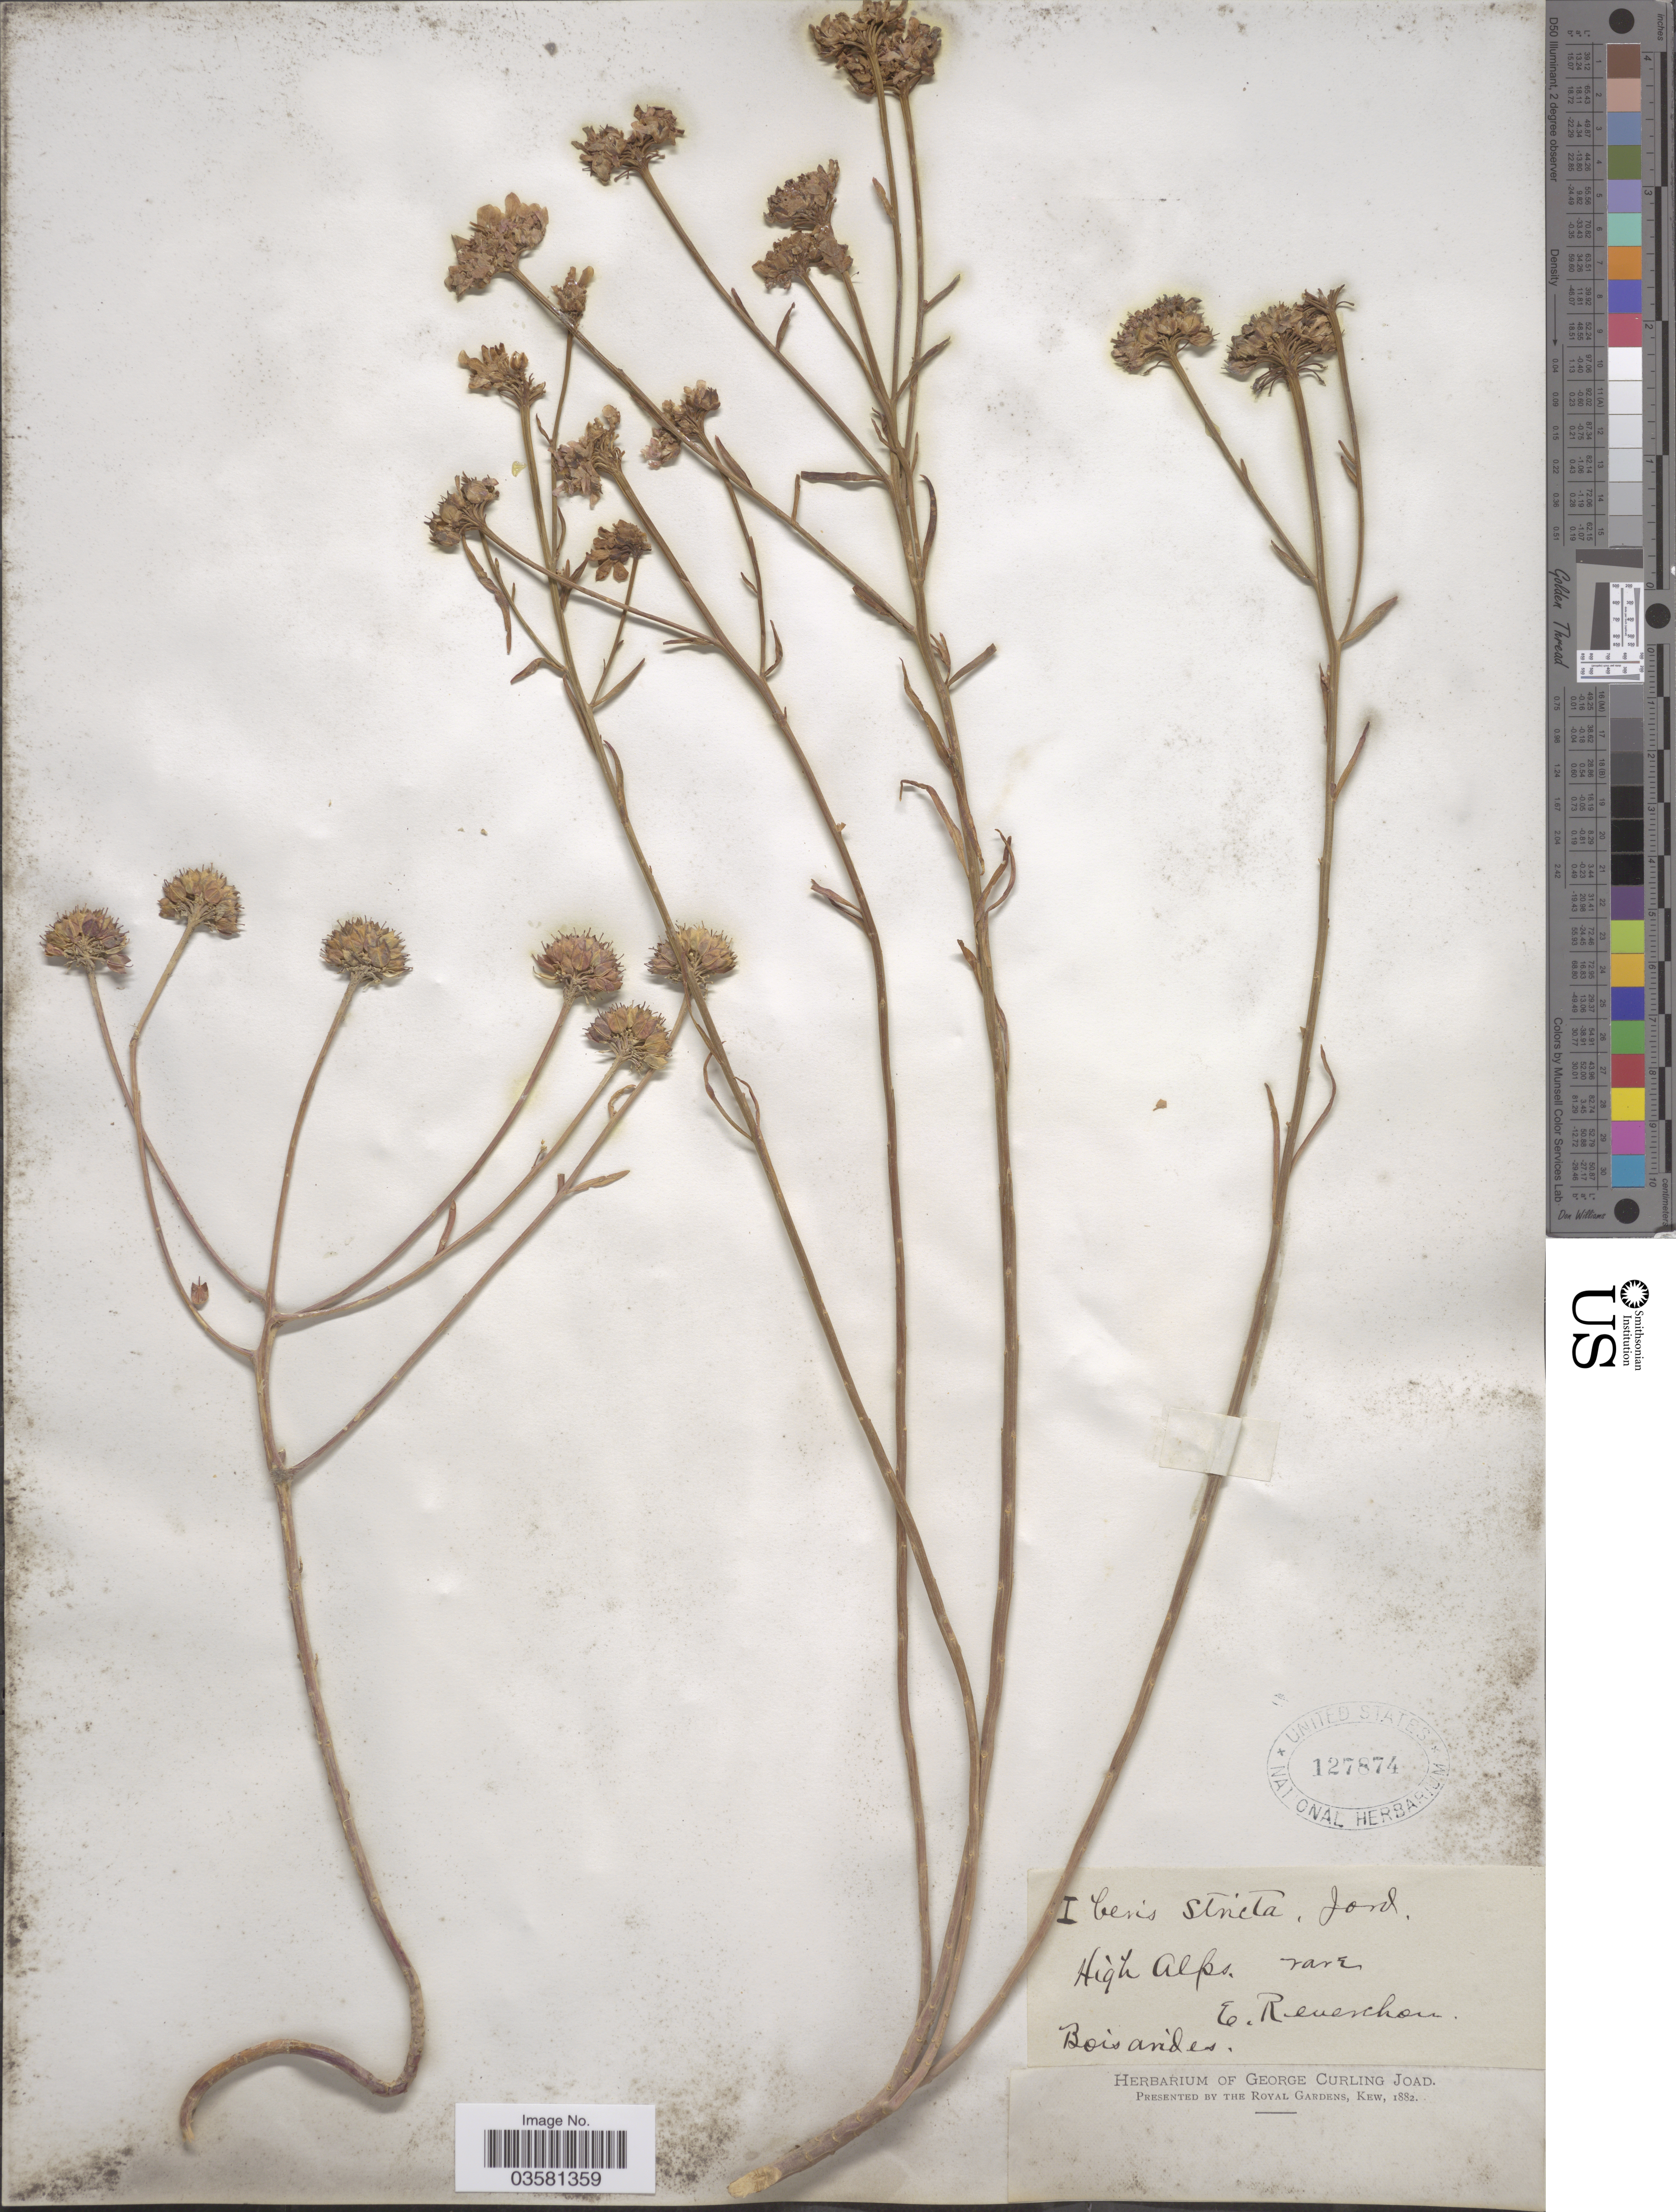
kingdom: Plantae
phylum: Tracheophyta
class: Magnoliopsida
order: Brassicales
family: Brassicaceae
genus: Iberis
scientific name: Iberis stricta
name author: Jord.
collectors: E. Reverchon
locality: High Alps.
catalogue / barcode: US 127874